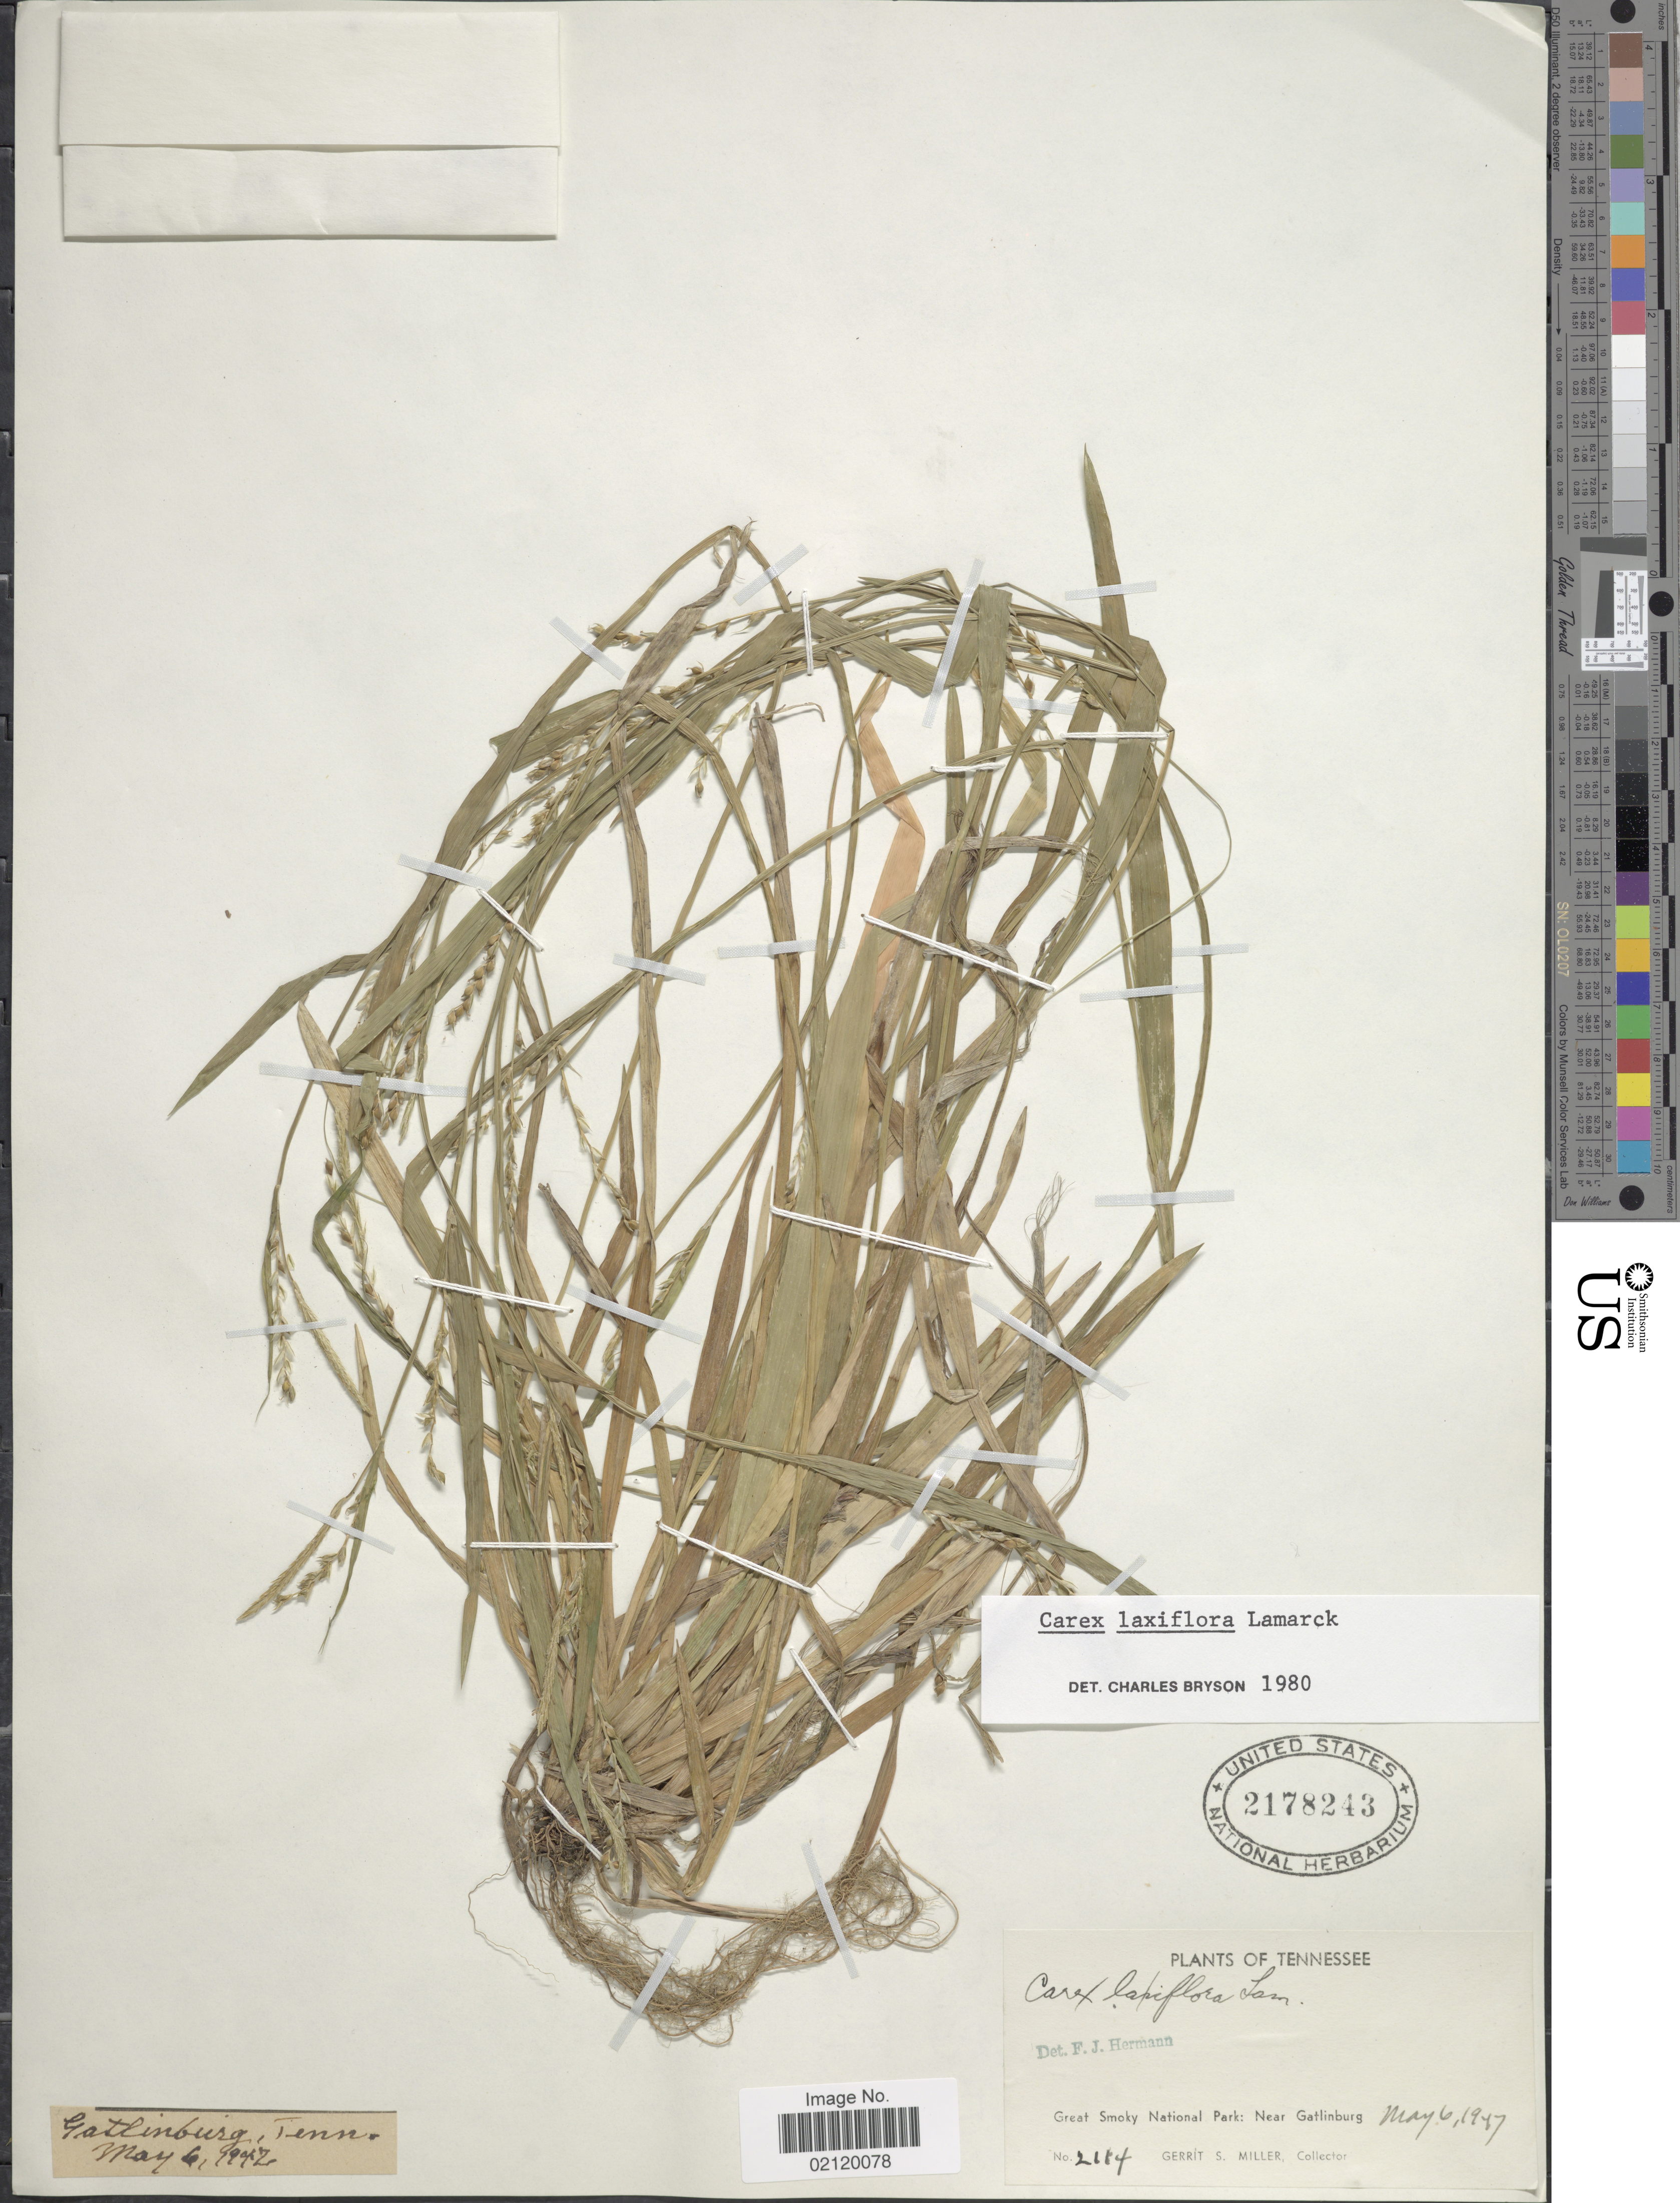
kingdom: Plantae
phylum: Tracheophyta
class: Liliopsida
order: Poales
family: Cyperaceae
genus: Carex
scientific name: Carex laxiflora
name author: Lam.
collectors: G. S. Miller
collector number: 2114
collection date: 1847-05-06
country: United States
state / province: Tennessee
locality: Great Smoky National Park: Near Gatlinburg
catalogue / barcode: US 2178243